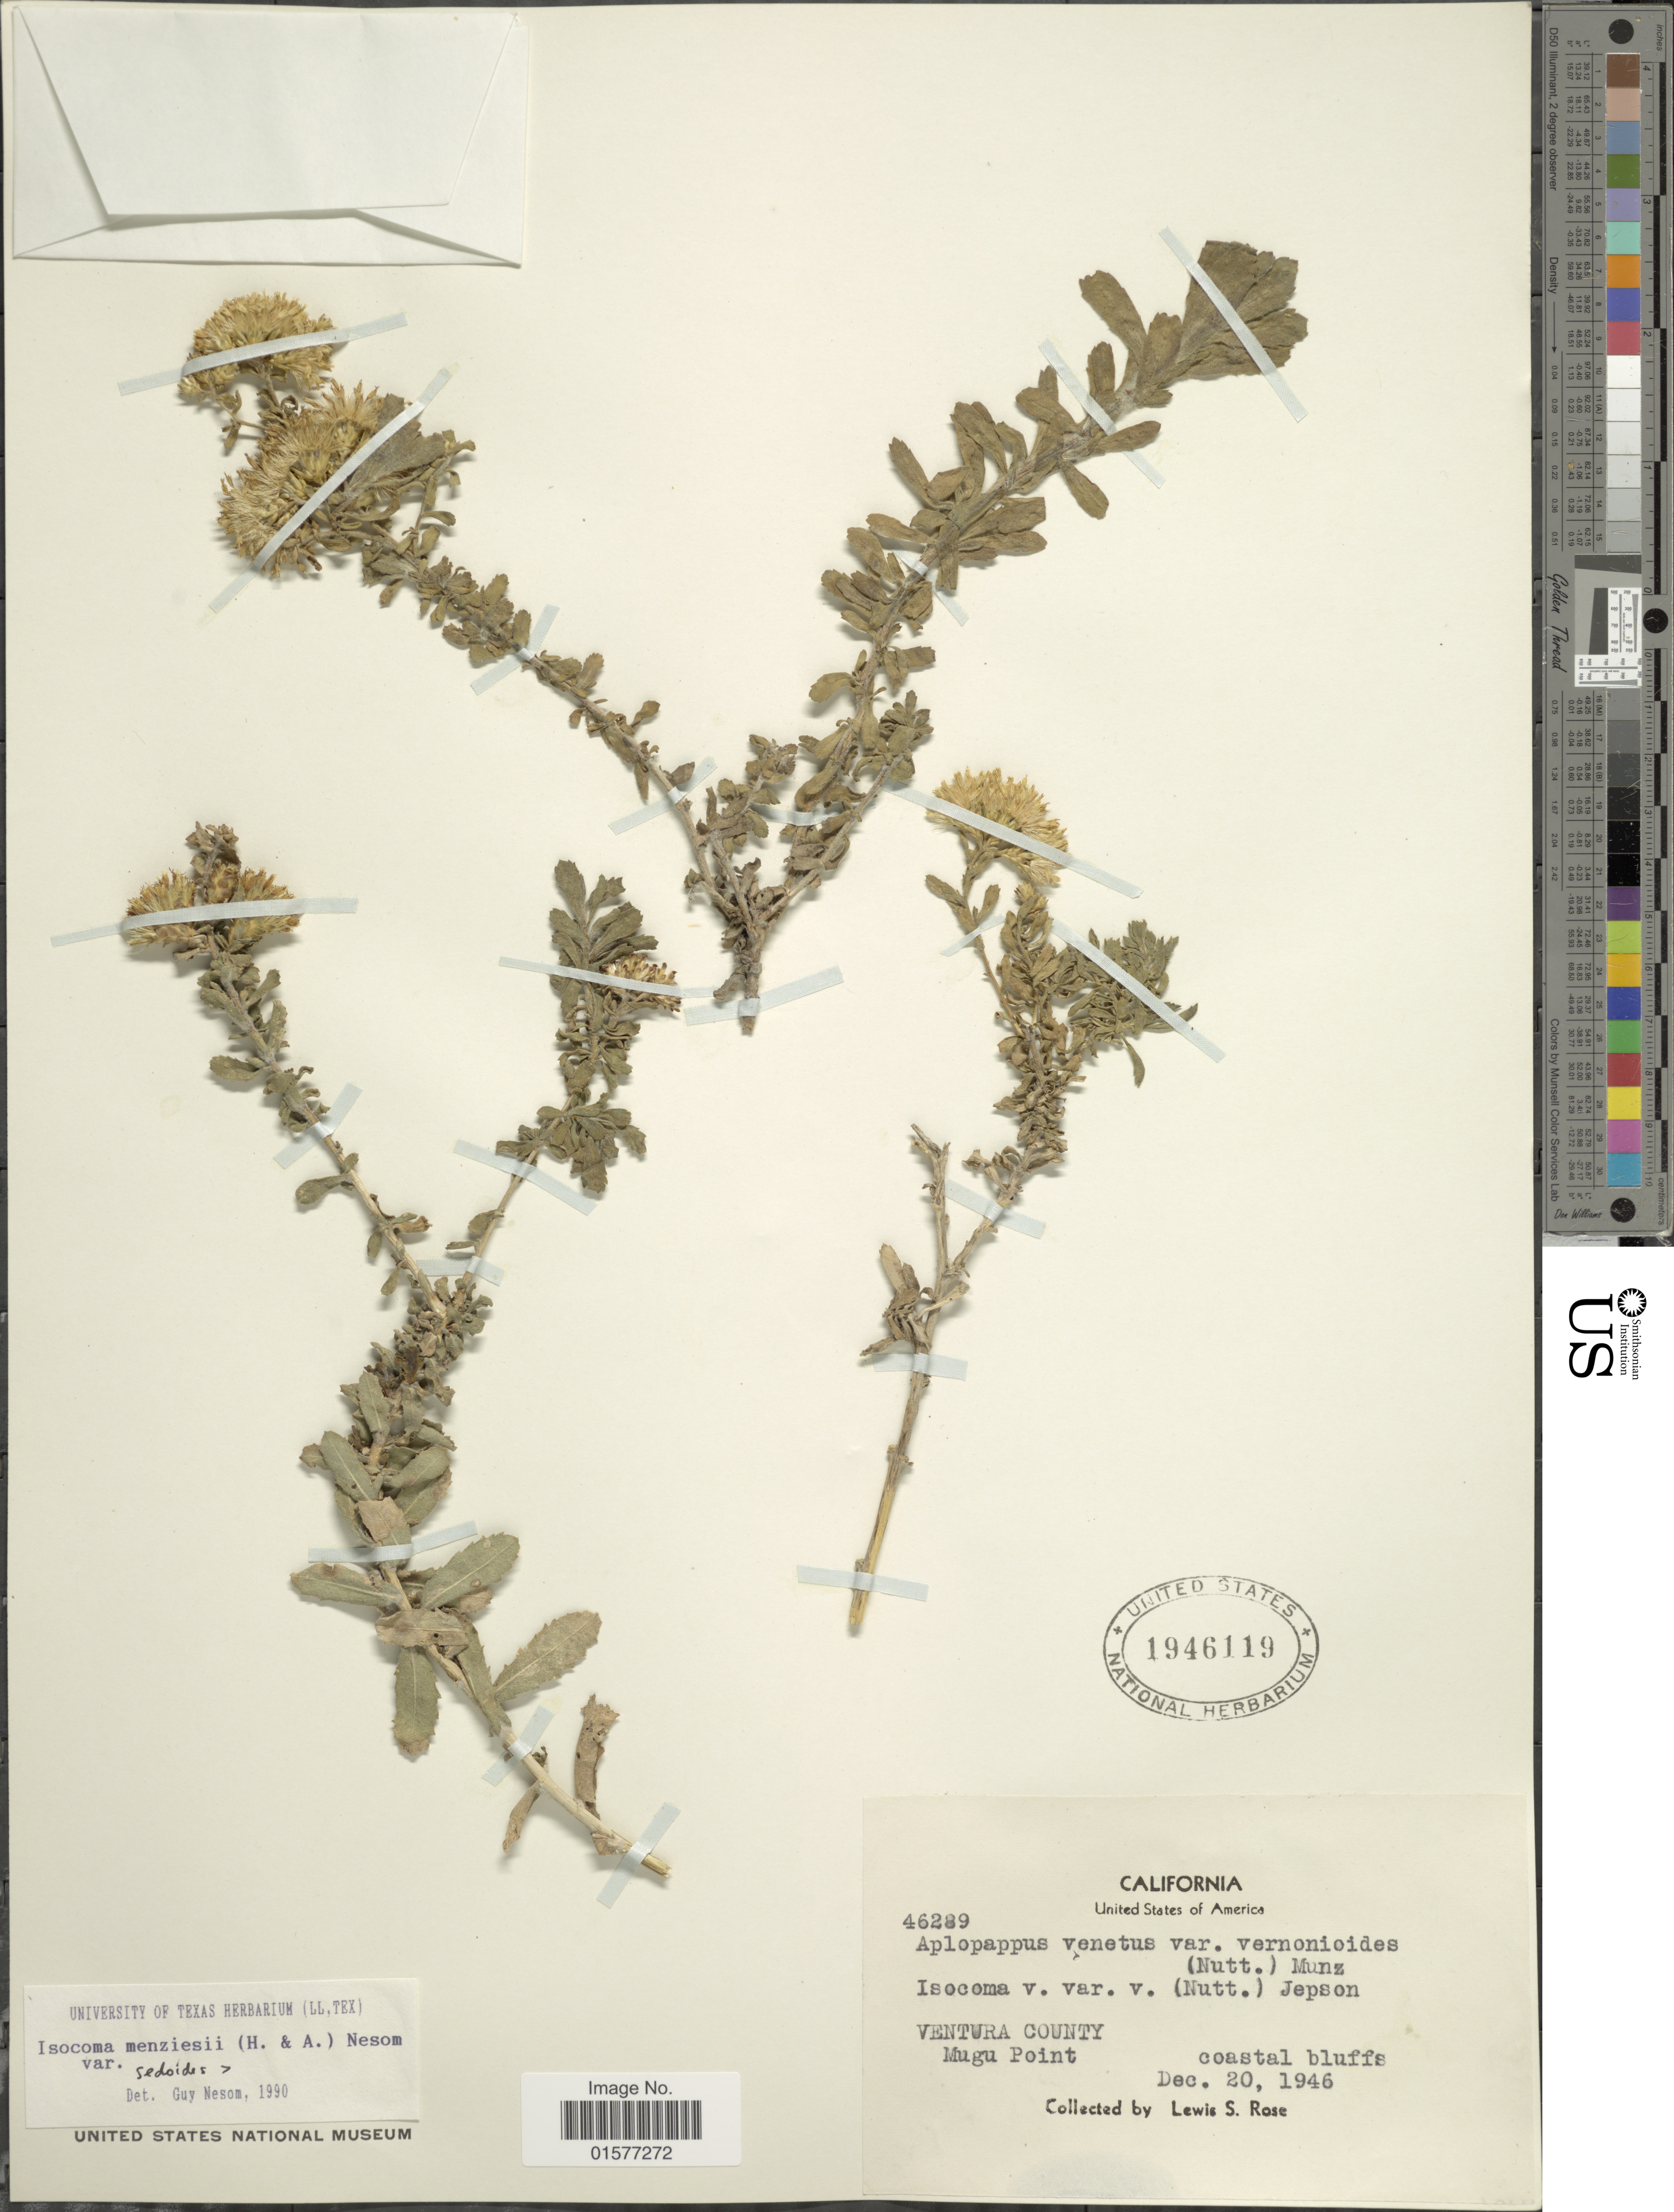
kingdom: Plantae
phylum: Tracheophyta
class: Magnoliopsida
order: Asterales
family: Asteraceae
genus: Isocoma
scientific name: Isocoma menziesii var. sedoides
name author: (Greene) G.L. Nesom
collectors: L. S. Rose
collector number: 46289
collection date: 1946-12-20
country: United States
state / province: California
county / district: Ventura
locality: Ventura County, Mugu Point, coastal bluffs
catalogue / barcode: US 1946119